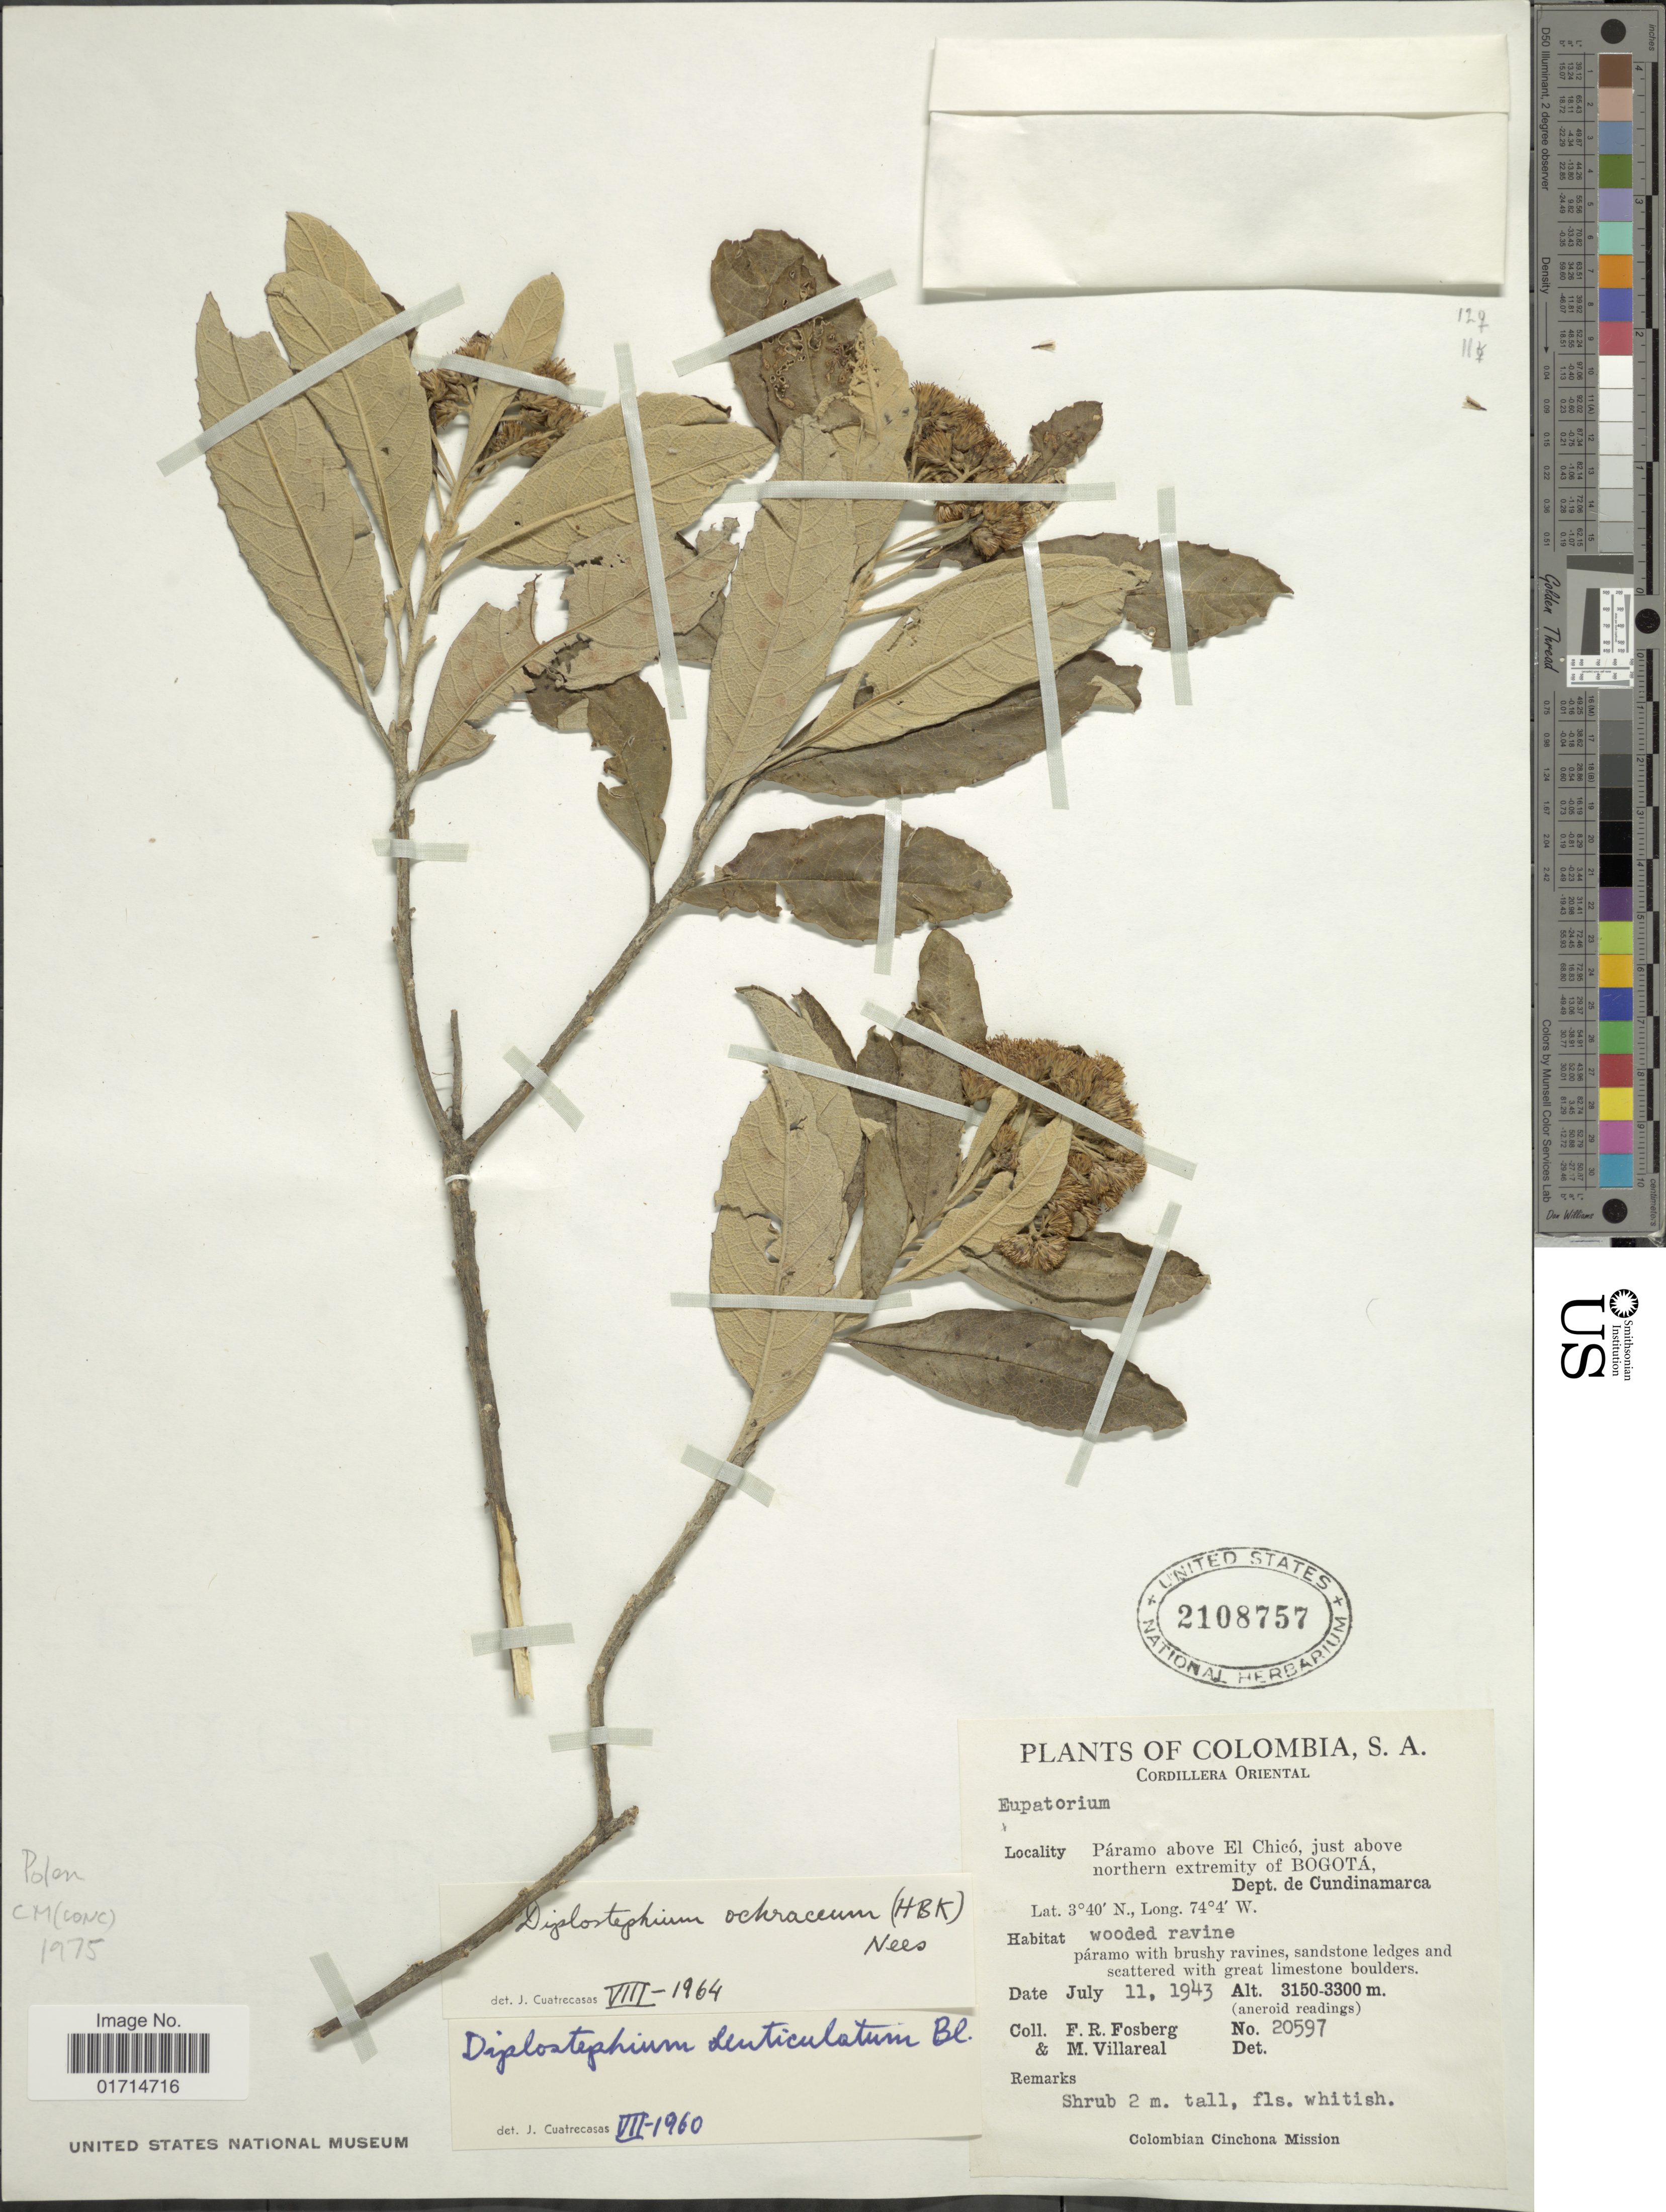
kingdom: Plantae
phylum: Tracheophyta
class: Magnoliopsida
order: Asterales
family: Asteraceae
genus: Diplostephium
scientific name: Diplostephium ochraceum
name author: (Kunth) Nees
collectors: F. R. Fosberg & M. Villareal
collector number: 20597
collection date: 1943-07-11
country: Colombia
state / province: Cundinamarca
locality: Cordillera Oriental, Paramo above El Chico, just above northern extremity of Bogota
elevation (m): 3150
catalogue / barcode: US 2108757